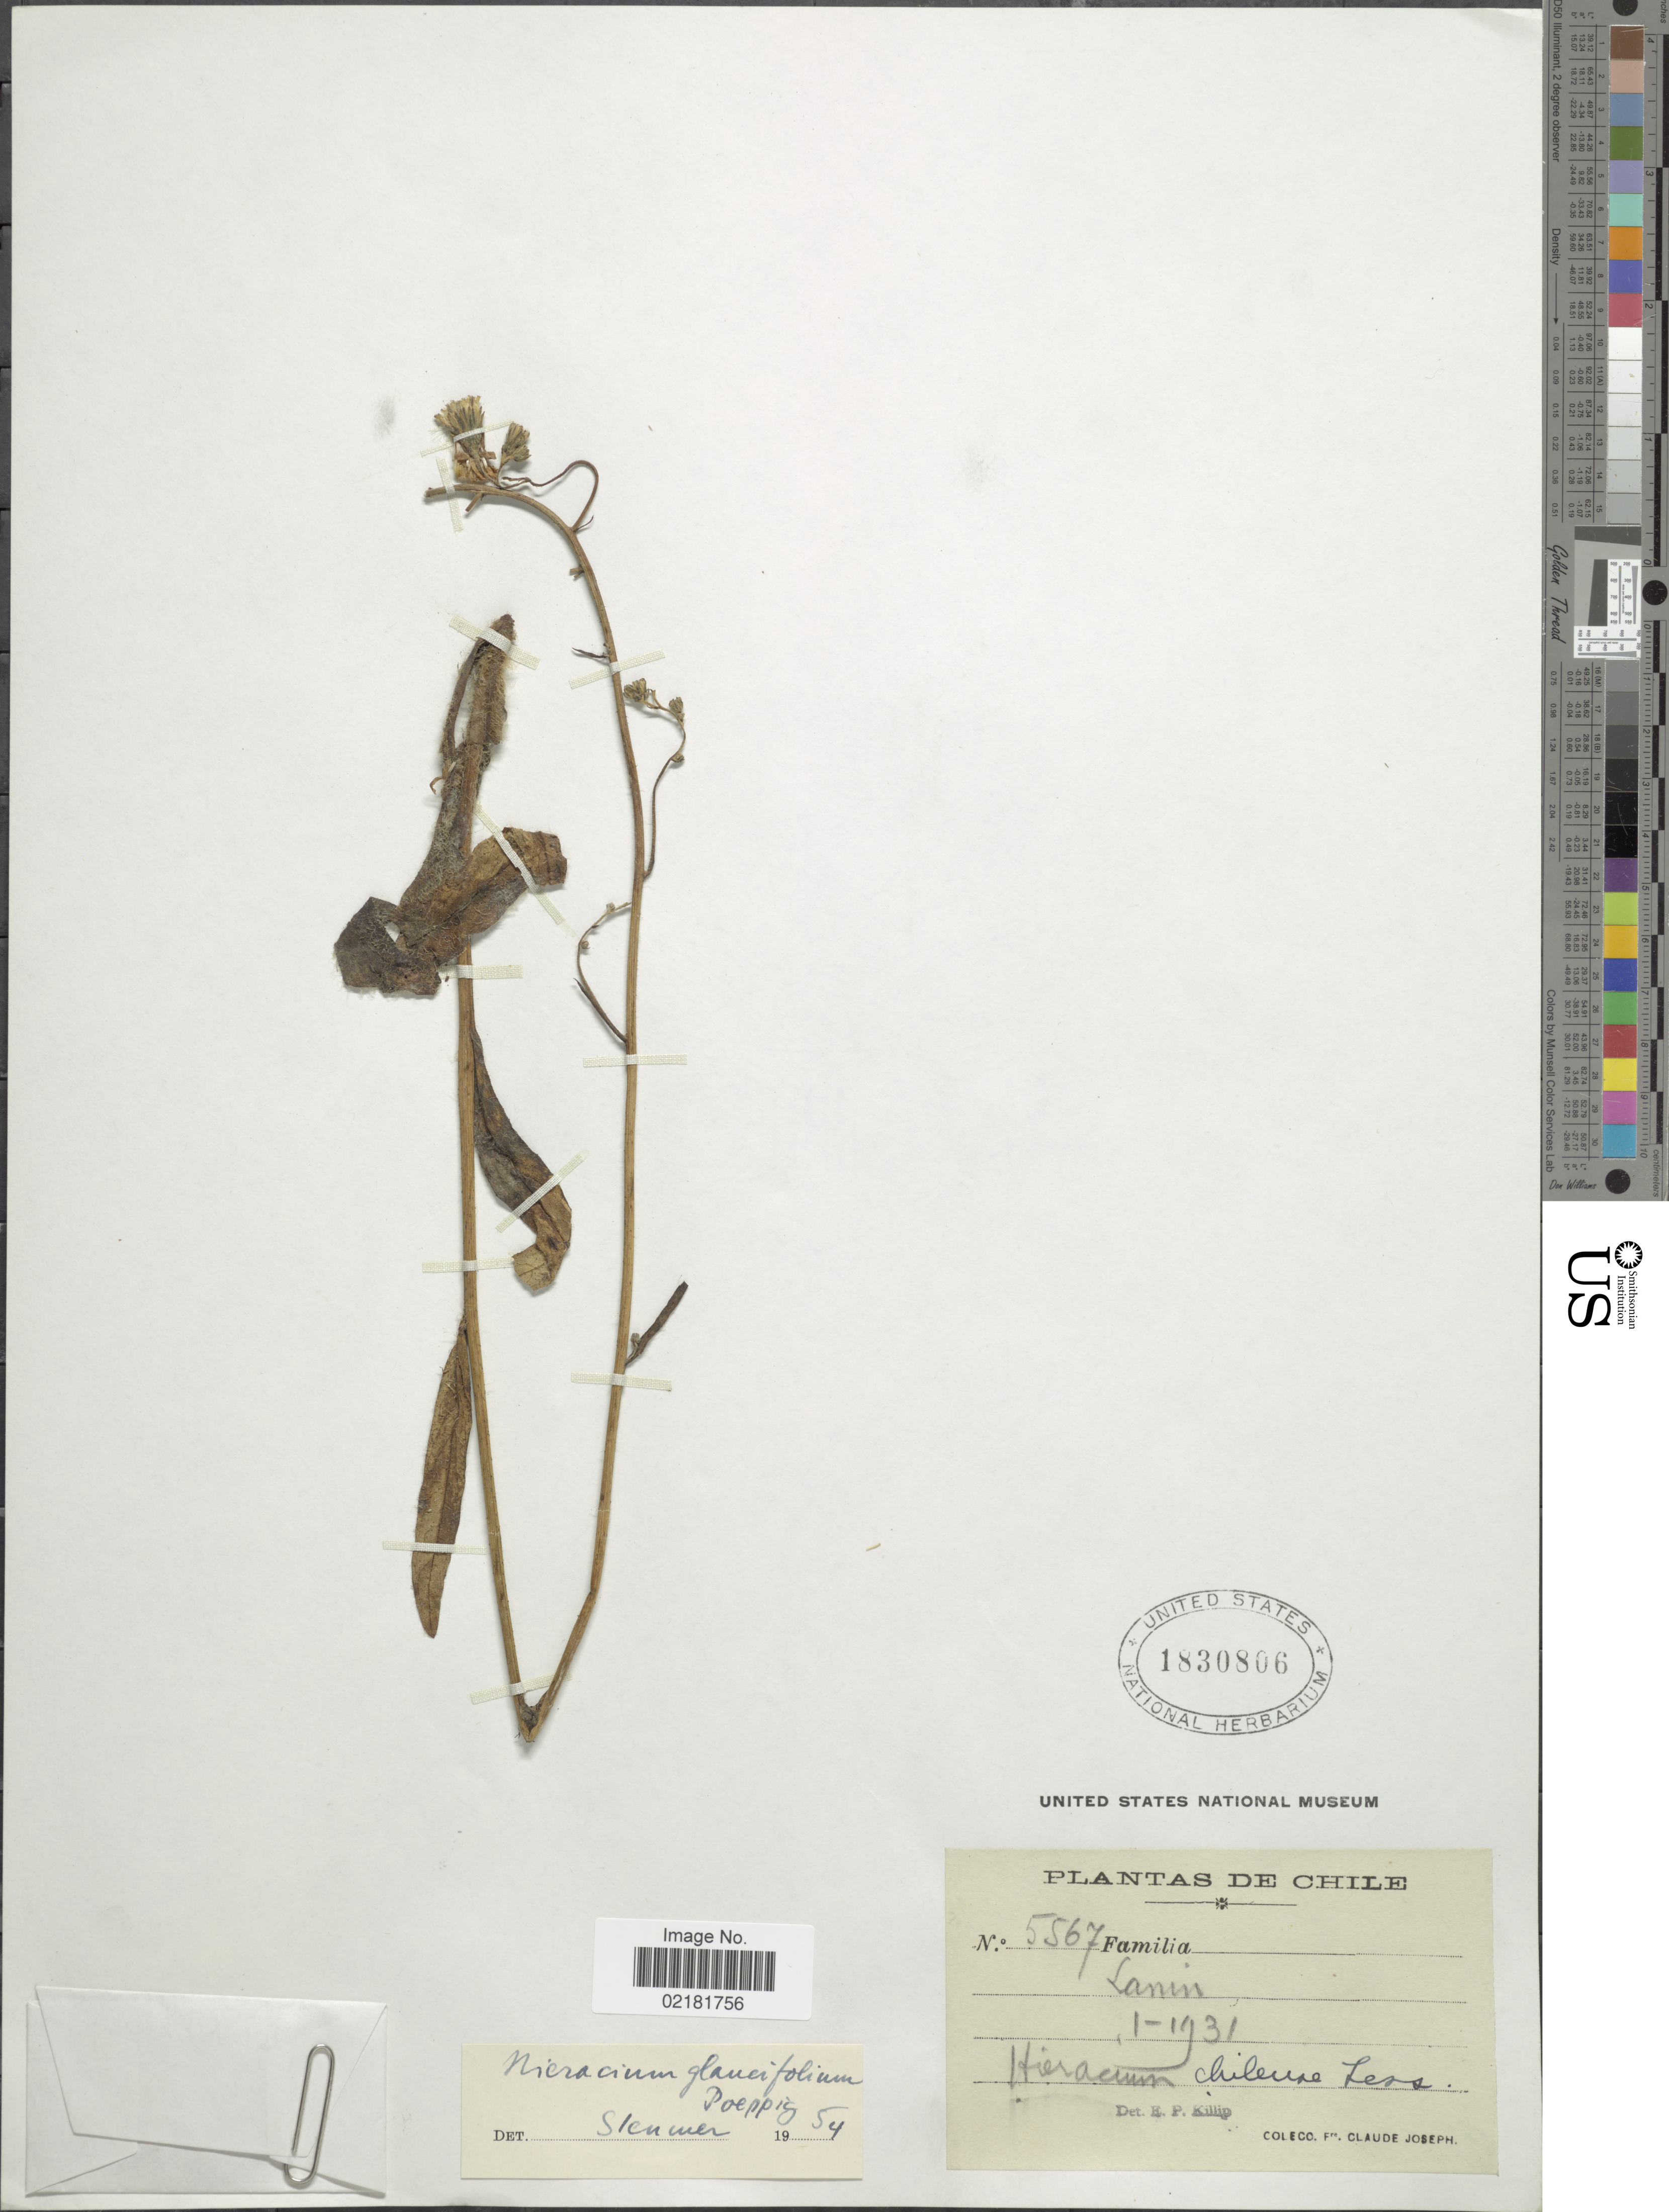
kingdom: Plantae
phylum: Tracheophyta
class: Magnoliopsida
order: Asterales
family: Asteraceae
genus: Hieracium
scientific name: Hieracium glaucifolium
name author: Poepp. ex Froel.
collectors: Bro. Claude-Joseph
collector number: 5567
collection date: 1931-01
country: Chile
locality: Lanin.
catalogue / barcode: US 1830806